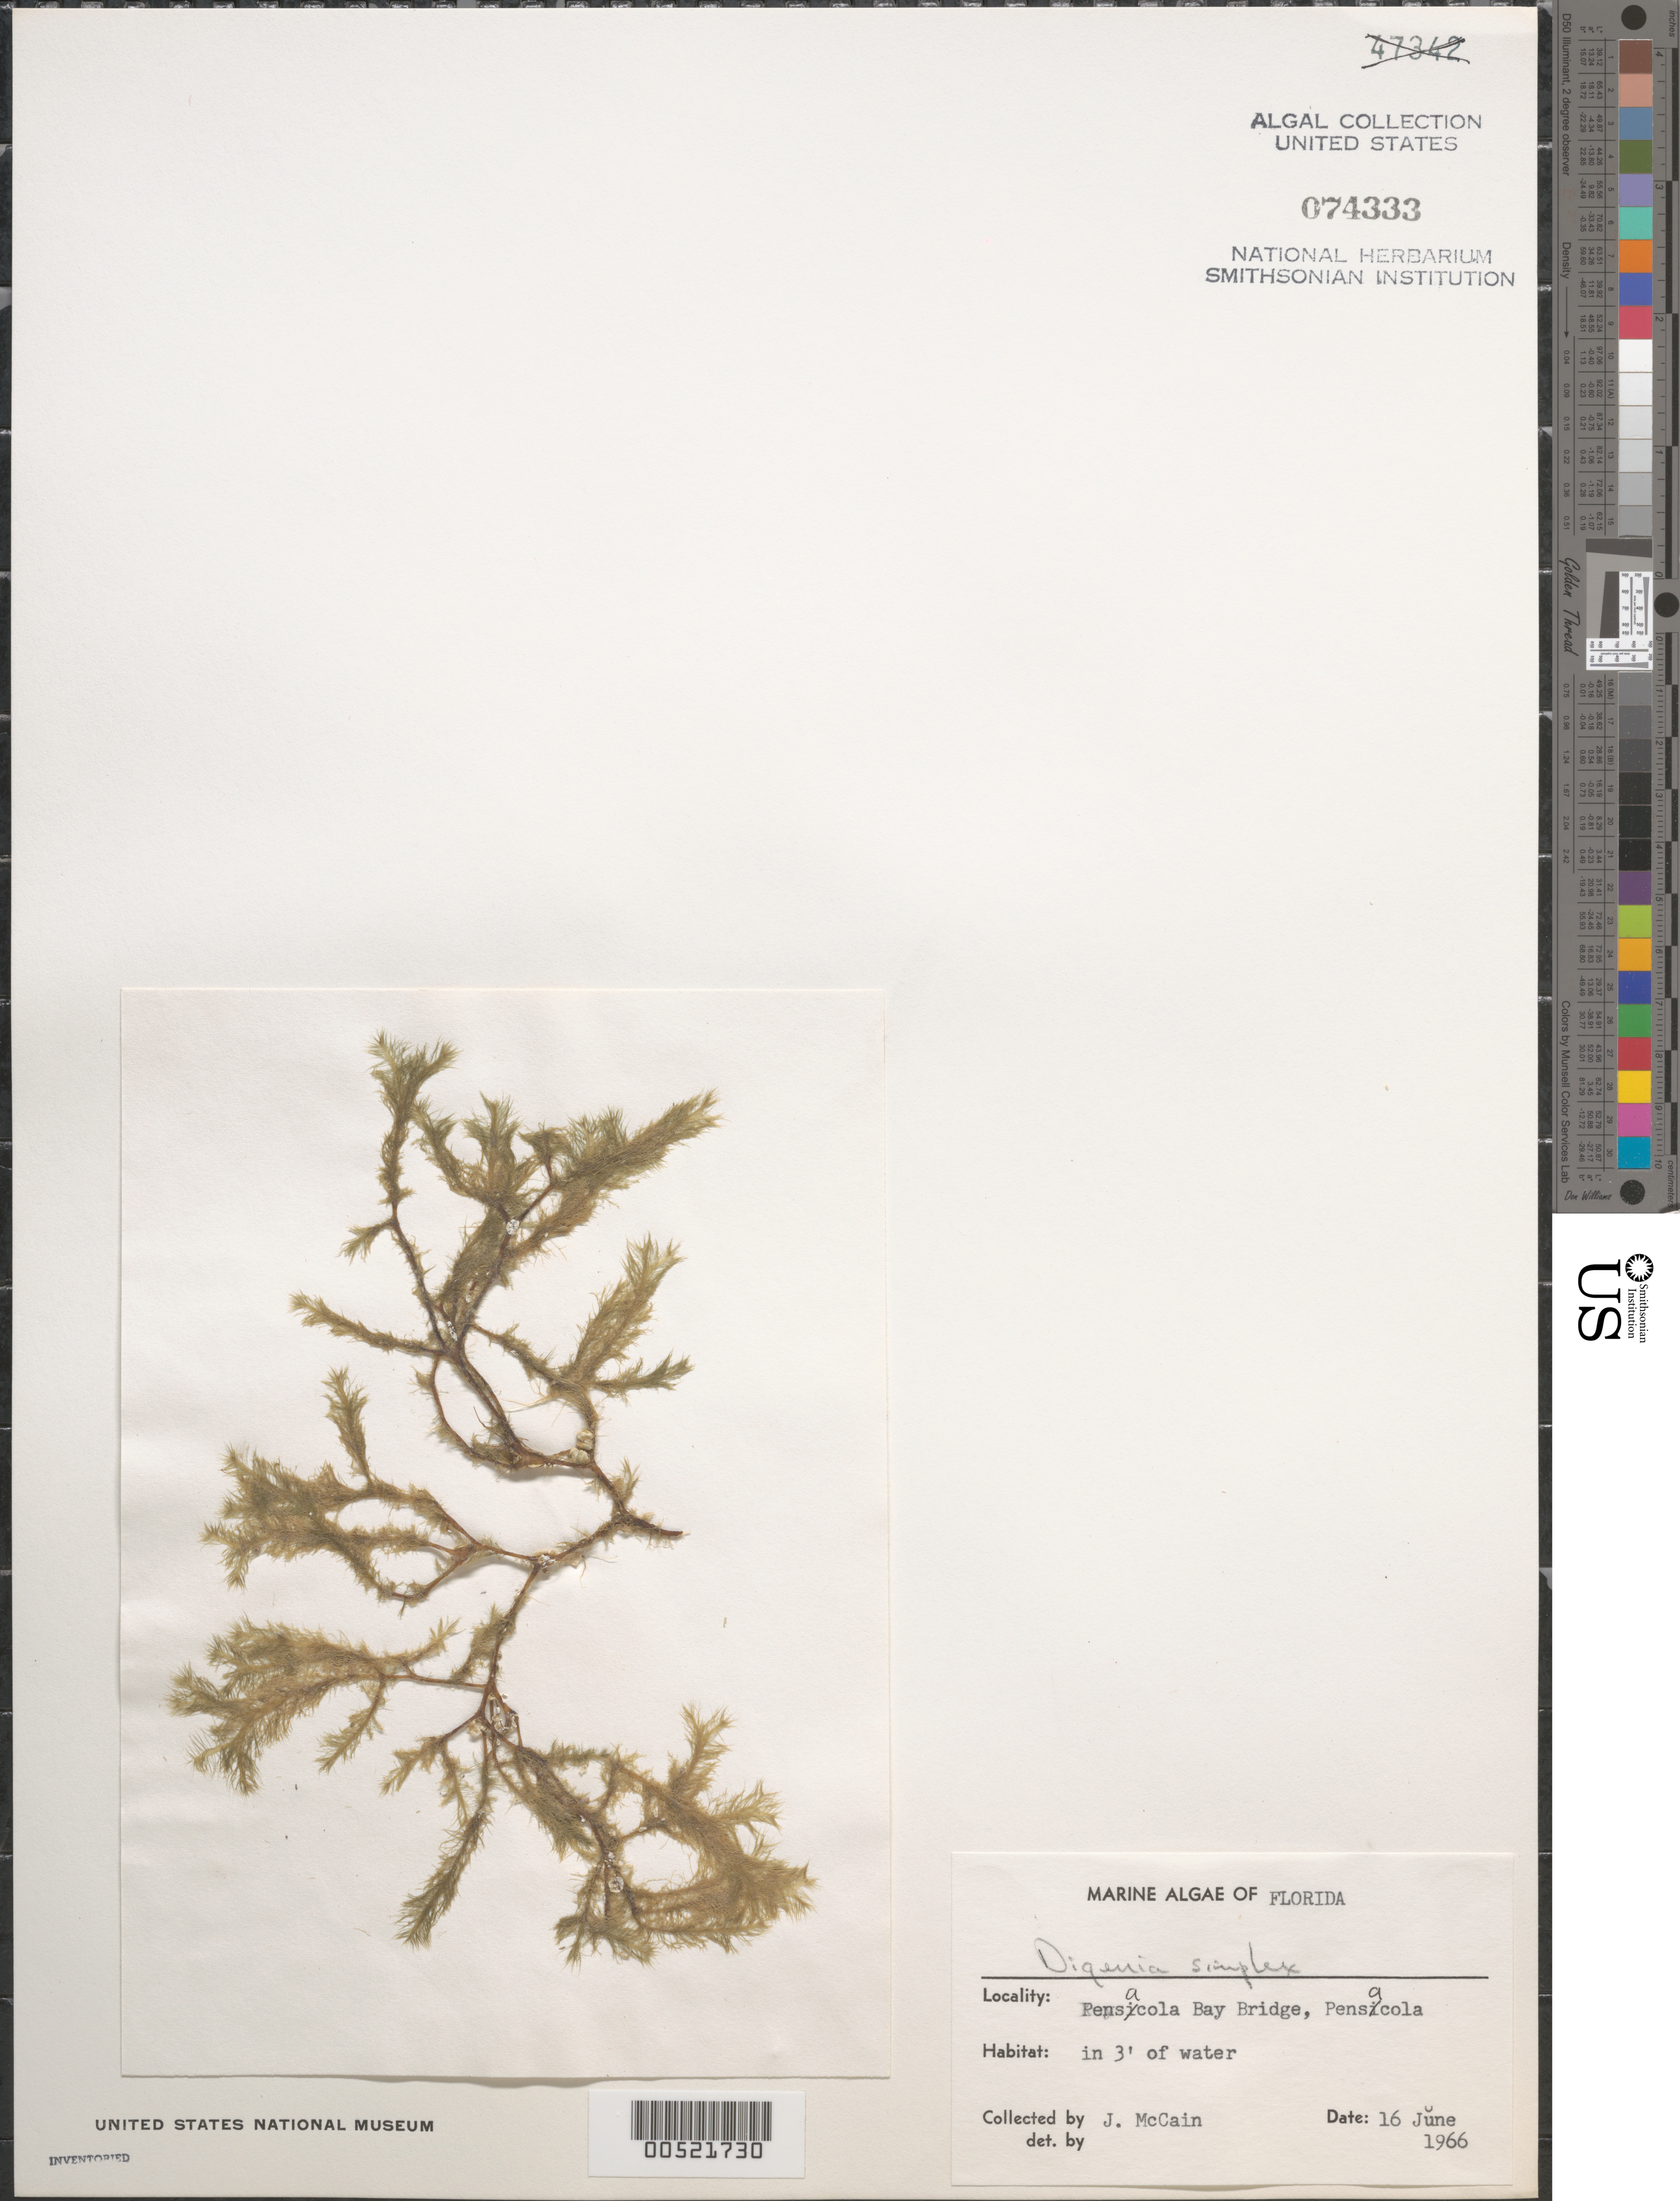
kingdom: Plantae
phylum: Rhodophyta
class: Florideophyceae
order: Ceramiales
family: Rhodomelaceae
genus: Digenea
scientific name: Digenea simplex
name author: (Wulfen) C. Agardh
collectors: J. Mccain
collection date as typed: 16 Jun 1966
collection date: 1966-06-16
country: United States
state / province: Florida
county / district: Escambia County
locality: Pensacola Bay Bridge, Pensacola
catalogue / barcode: US 74333